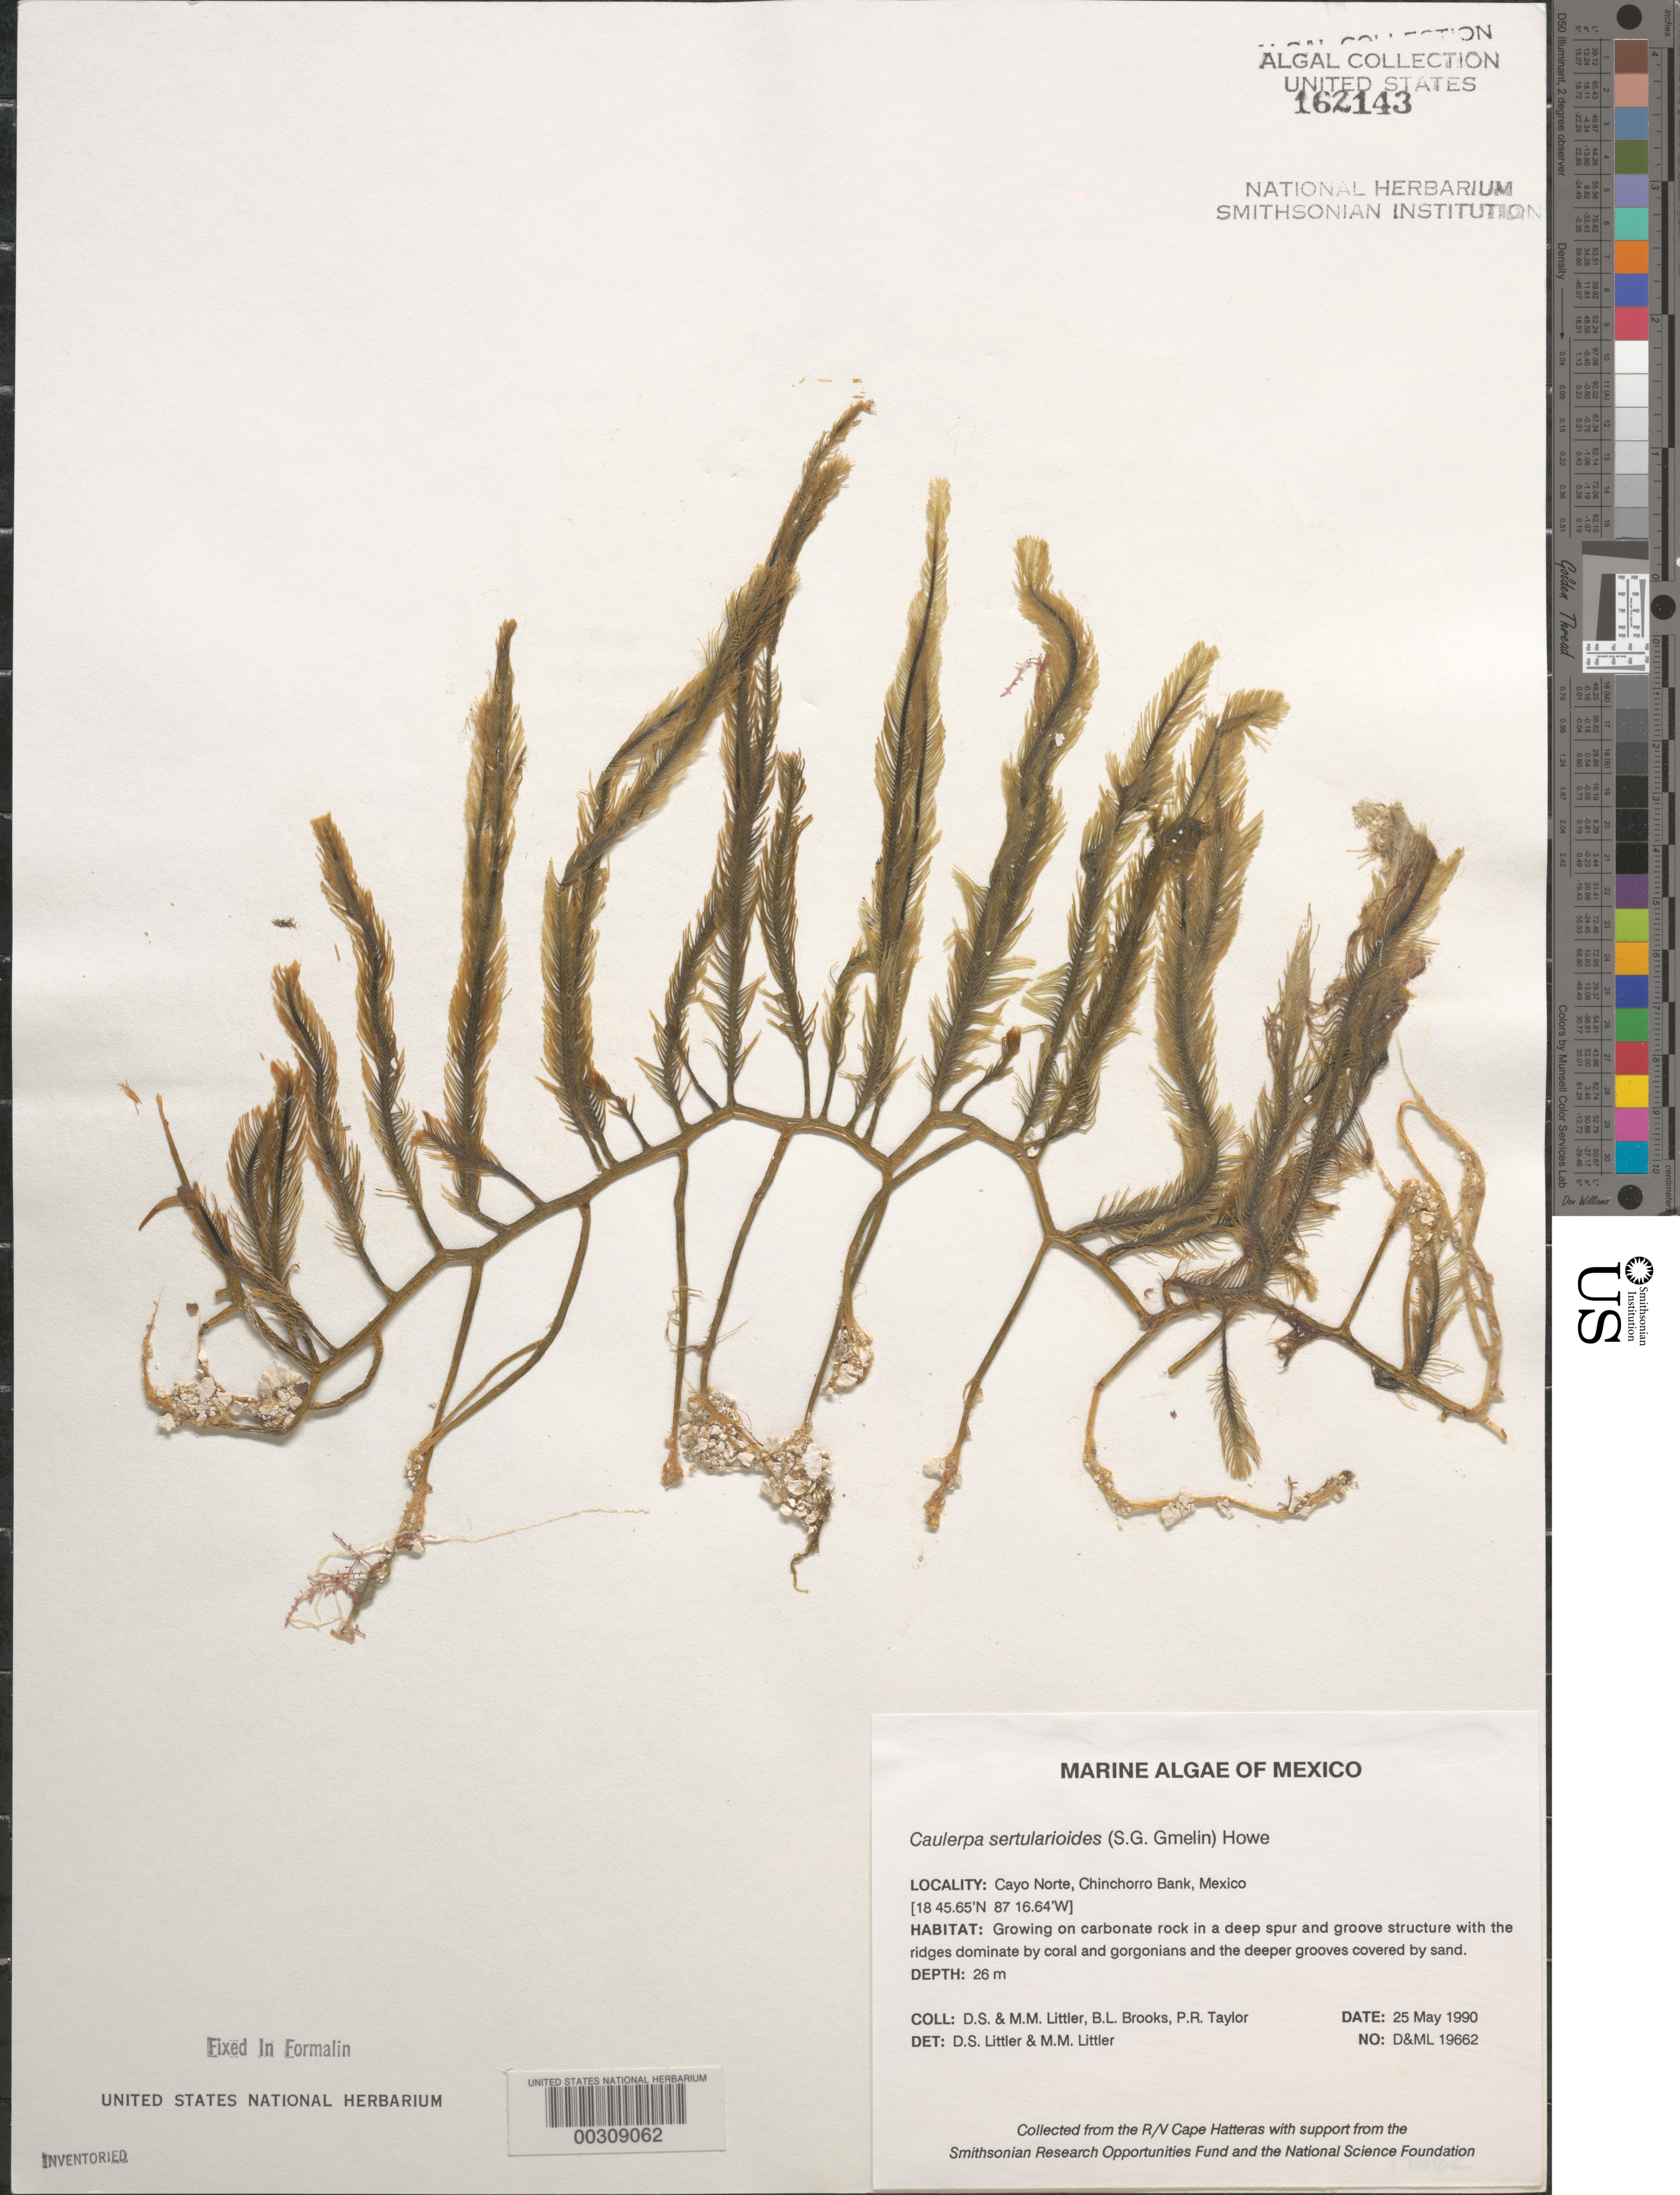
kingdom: Plantae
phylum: Chlorophyta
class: Ulvophyceae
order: Bryopsidales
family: Caulerpaceae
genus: Caulerpa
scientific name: Caulerpa sertularioides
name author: (S.G. Gmel.) M. Howe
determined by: Littler, D. S.; Littler, M. M.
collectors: D. S. Littler, M. M. Littler, B. Brooks & P. R. Taylor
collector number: D&ML 19662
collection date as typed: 25 May 1990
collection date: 1990-05-25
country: Mexico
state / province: Quintana Roo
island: Cayo Norte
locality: Chinchorro Bank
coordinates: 18 45.65'N, 87 16.64'W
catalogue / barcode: US 162143